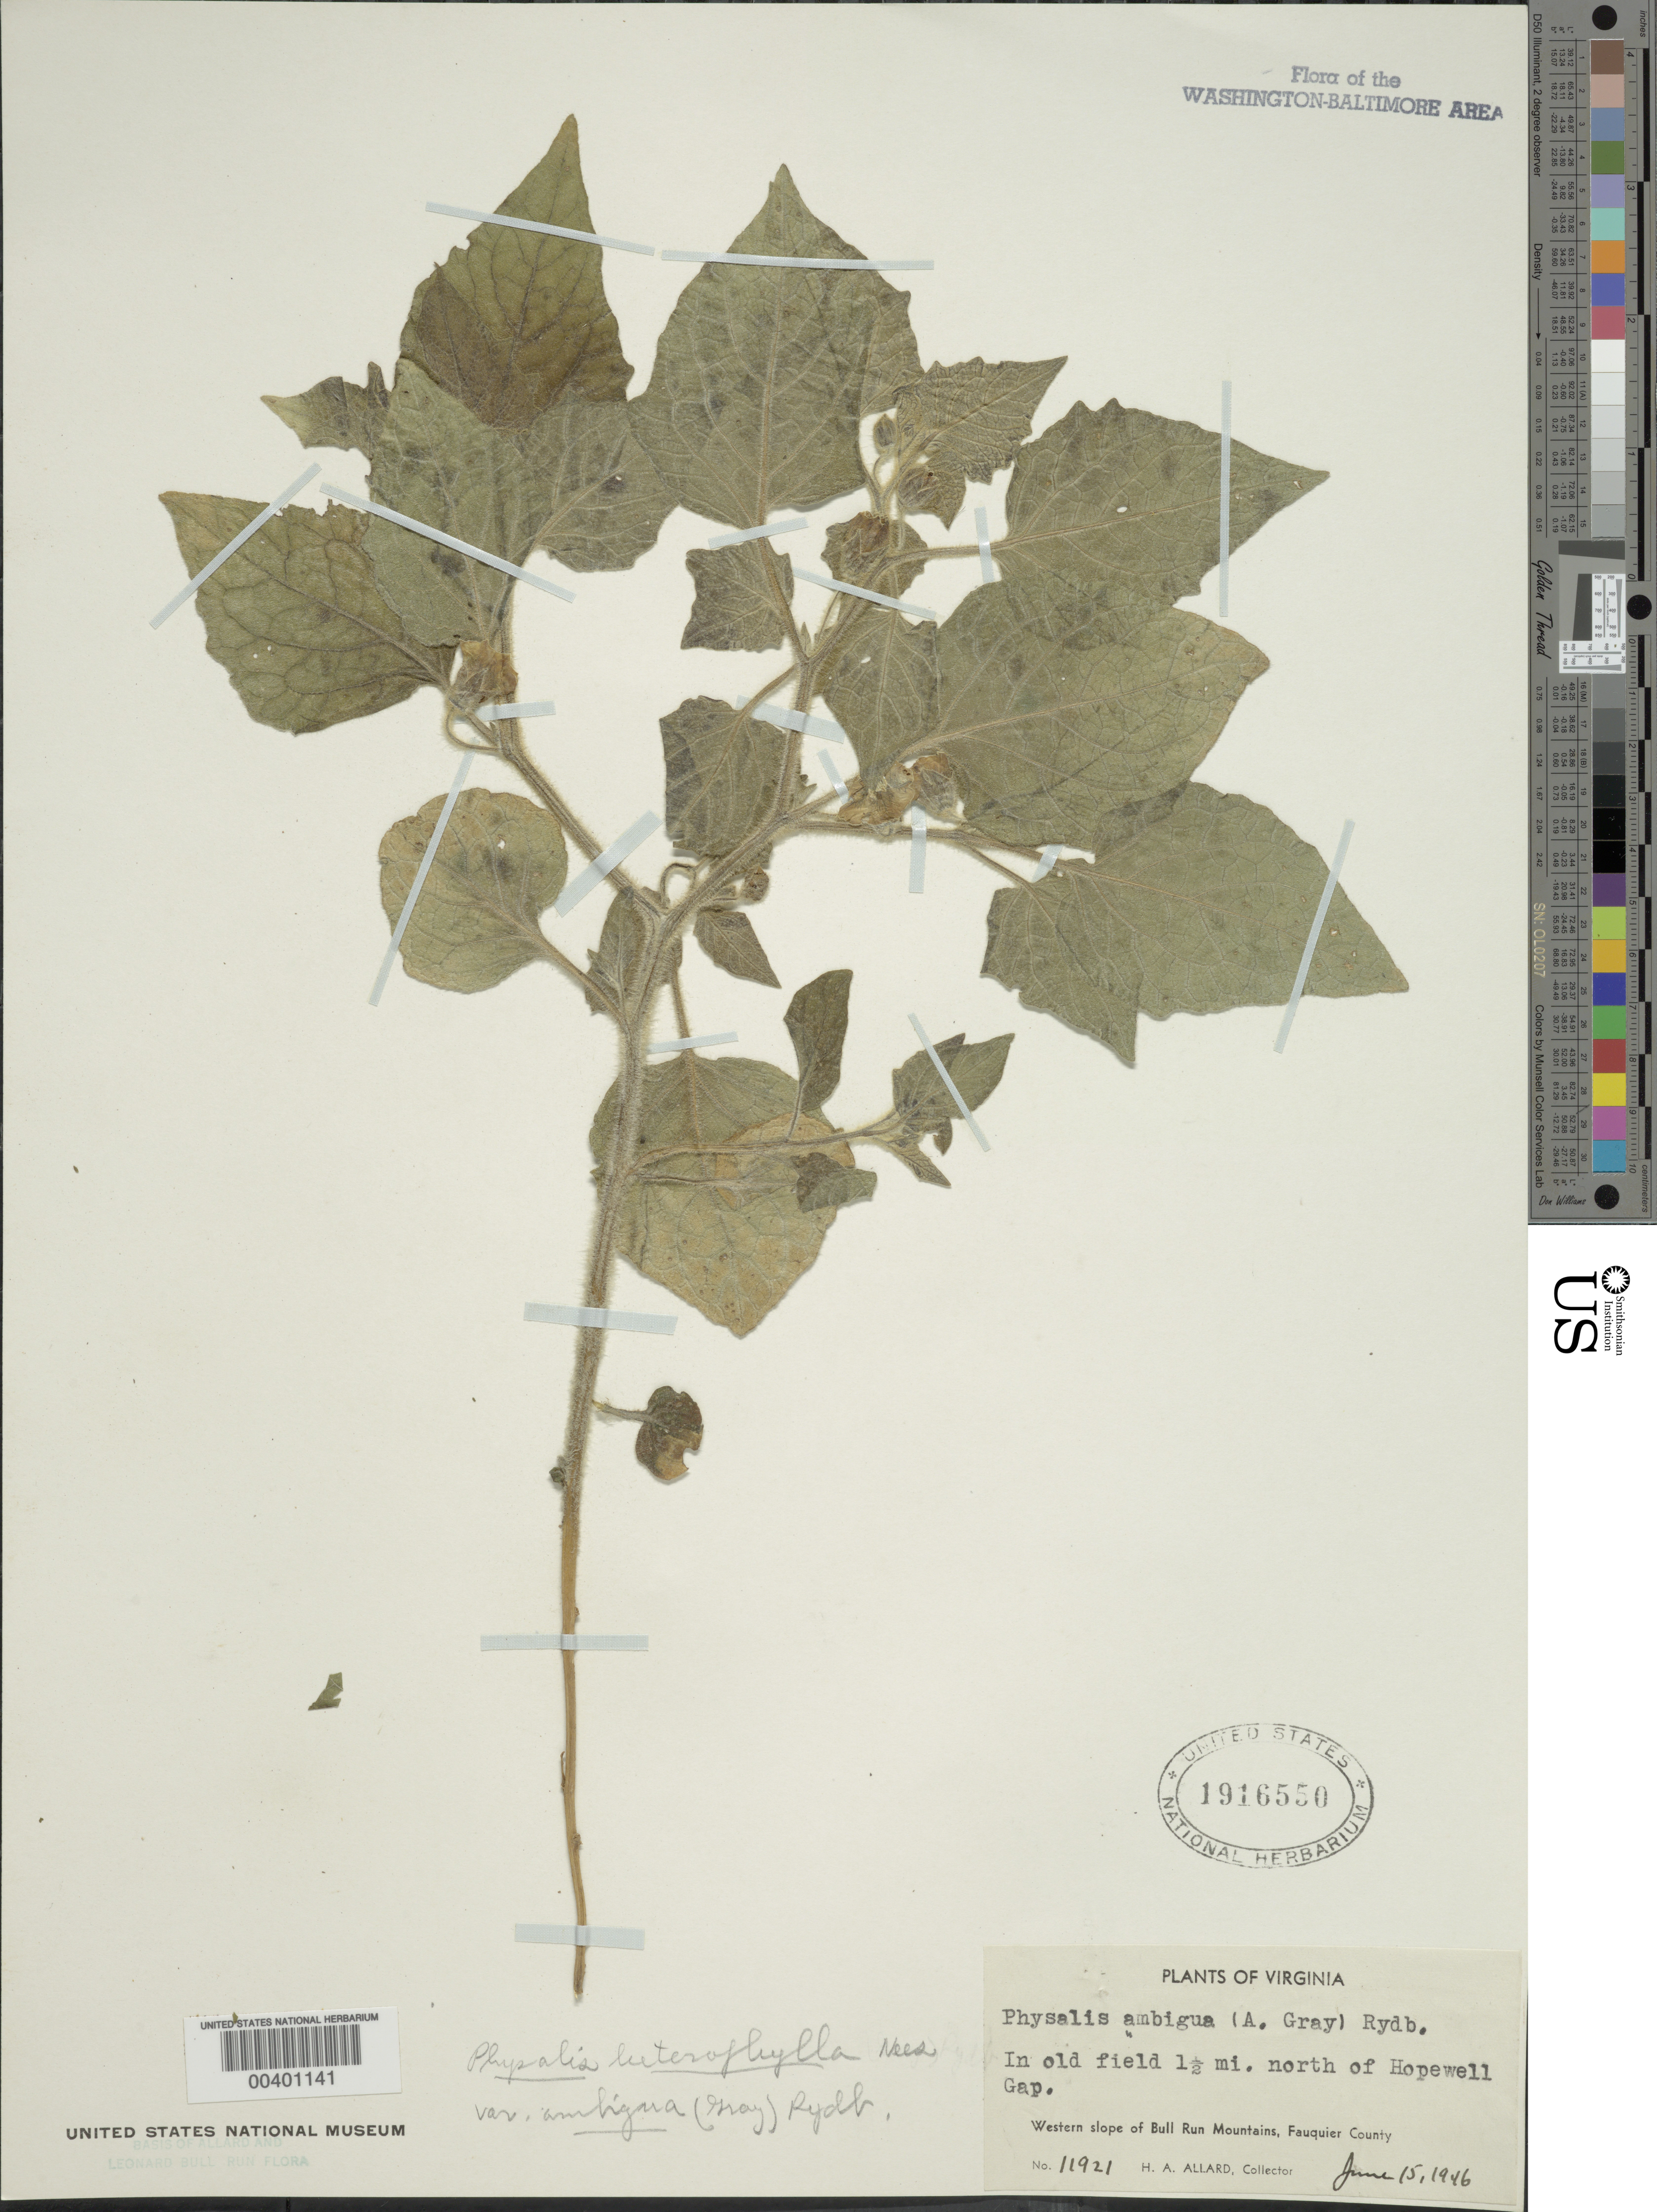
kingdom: Plantae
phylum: Tracheophyta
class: Magnoliopsida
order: Solanales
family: Solanaceae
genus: Physalis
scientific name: Physalis heterophylla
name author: Nees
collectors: H. A. Allard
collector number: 11921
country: United States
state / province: Virginia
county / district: Fauquier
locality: North of Hopewell Gap, western slope of Bull Run Mountains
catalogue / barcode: US 1916550